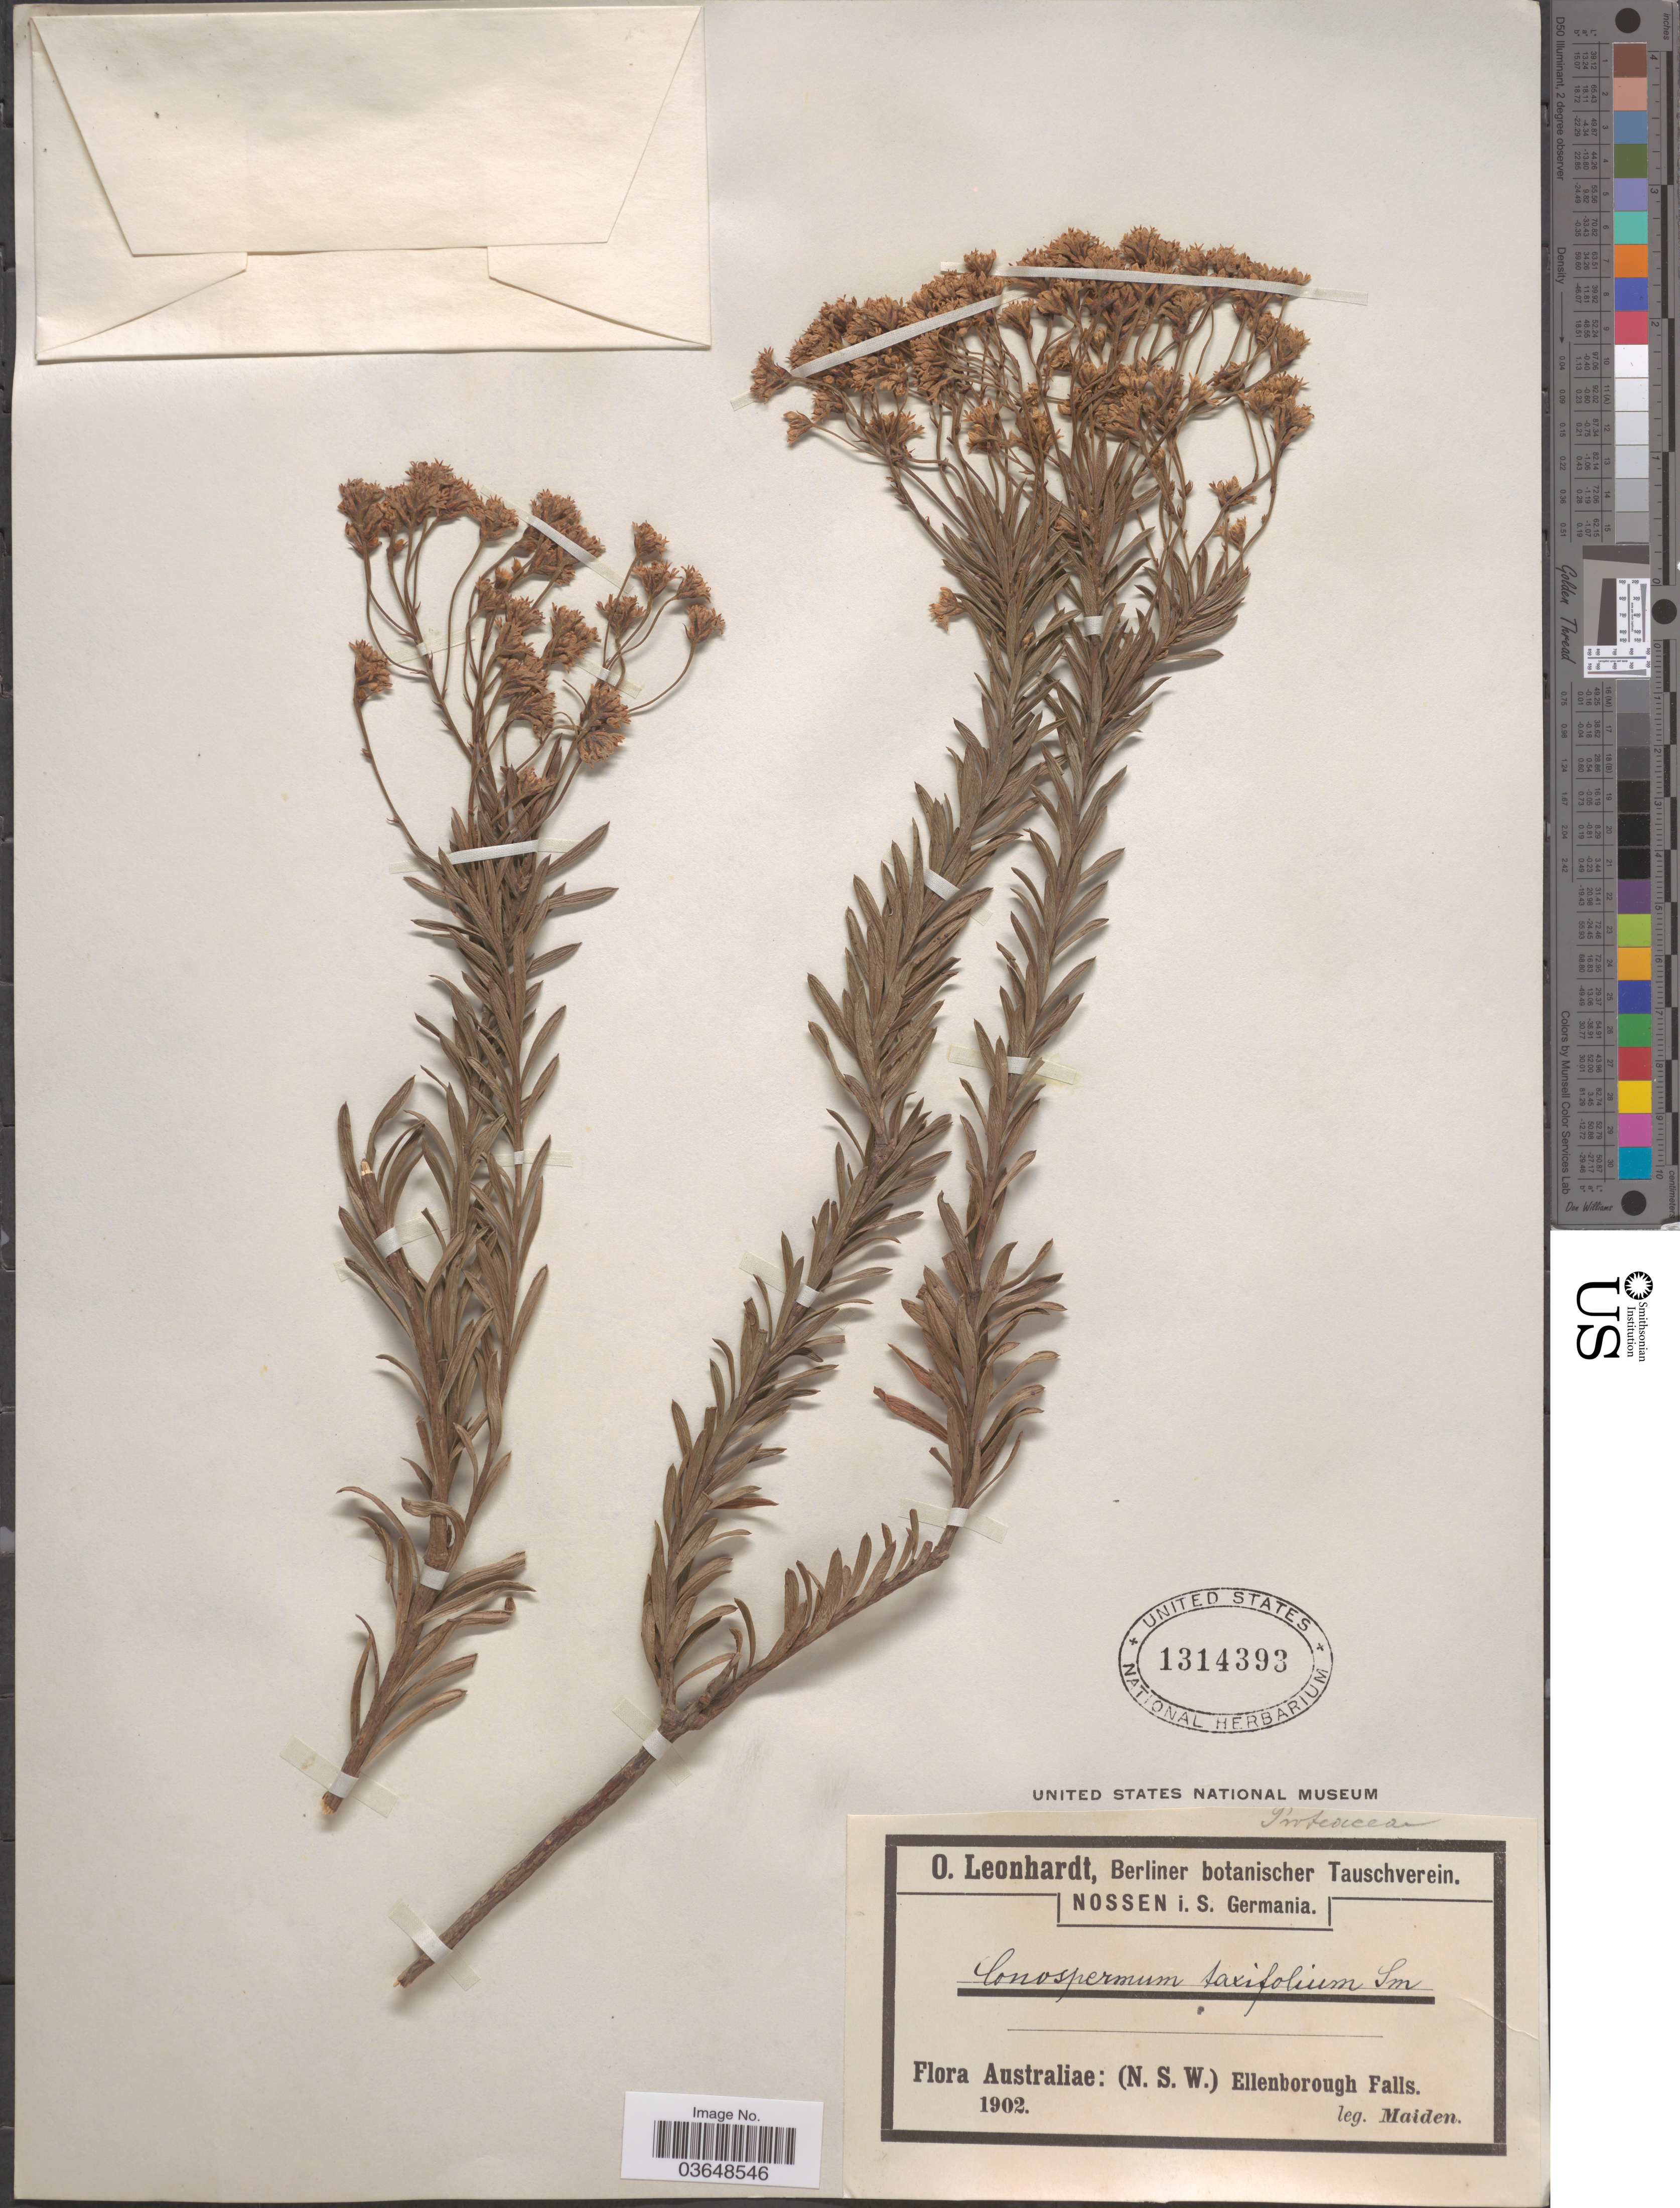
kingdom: Plantae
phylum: Tracheophyta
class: Magnoliopsida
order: Proteales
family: Proteaceae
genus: Conospermum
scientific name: Conospermum taxifolium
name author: Sm.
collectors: Maiden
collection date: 1902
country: Australia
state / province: New South Wales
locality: Ellenborough Falls.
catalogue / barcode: US 1314393